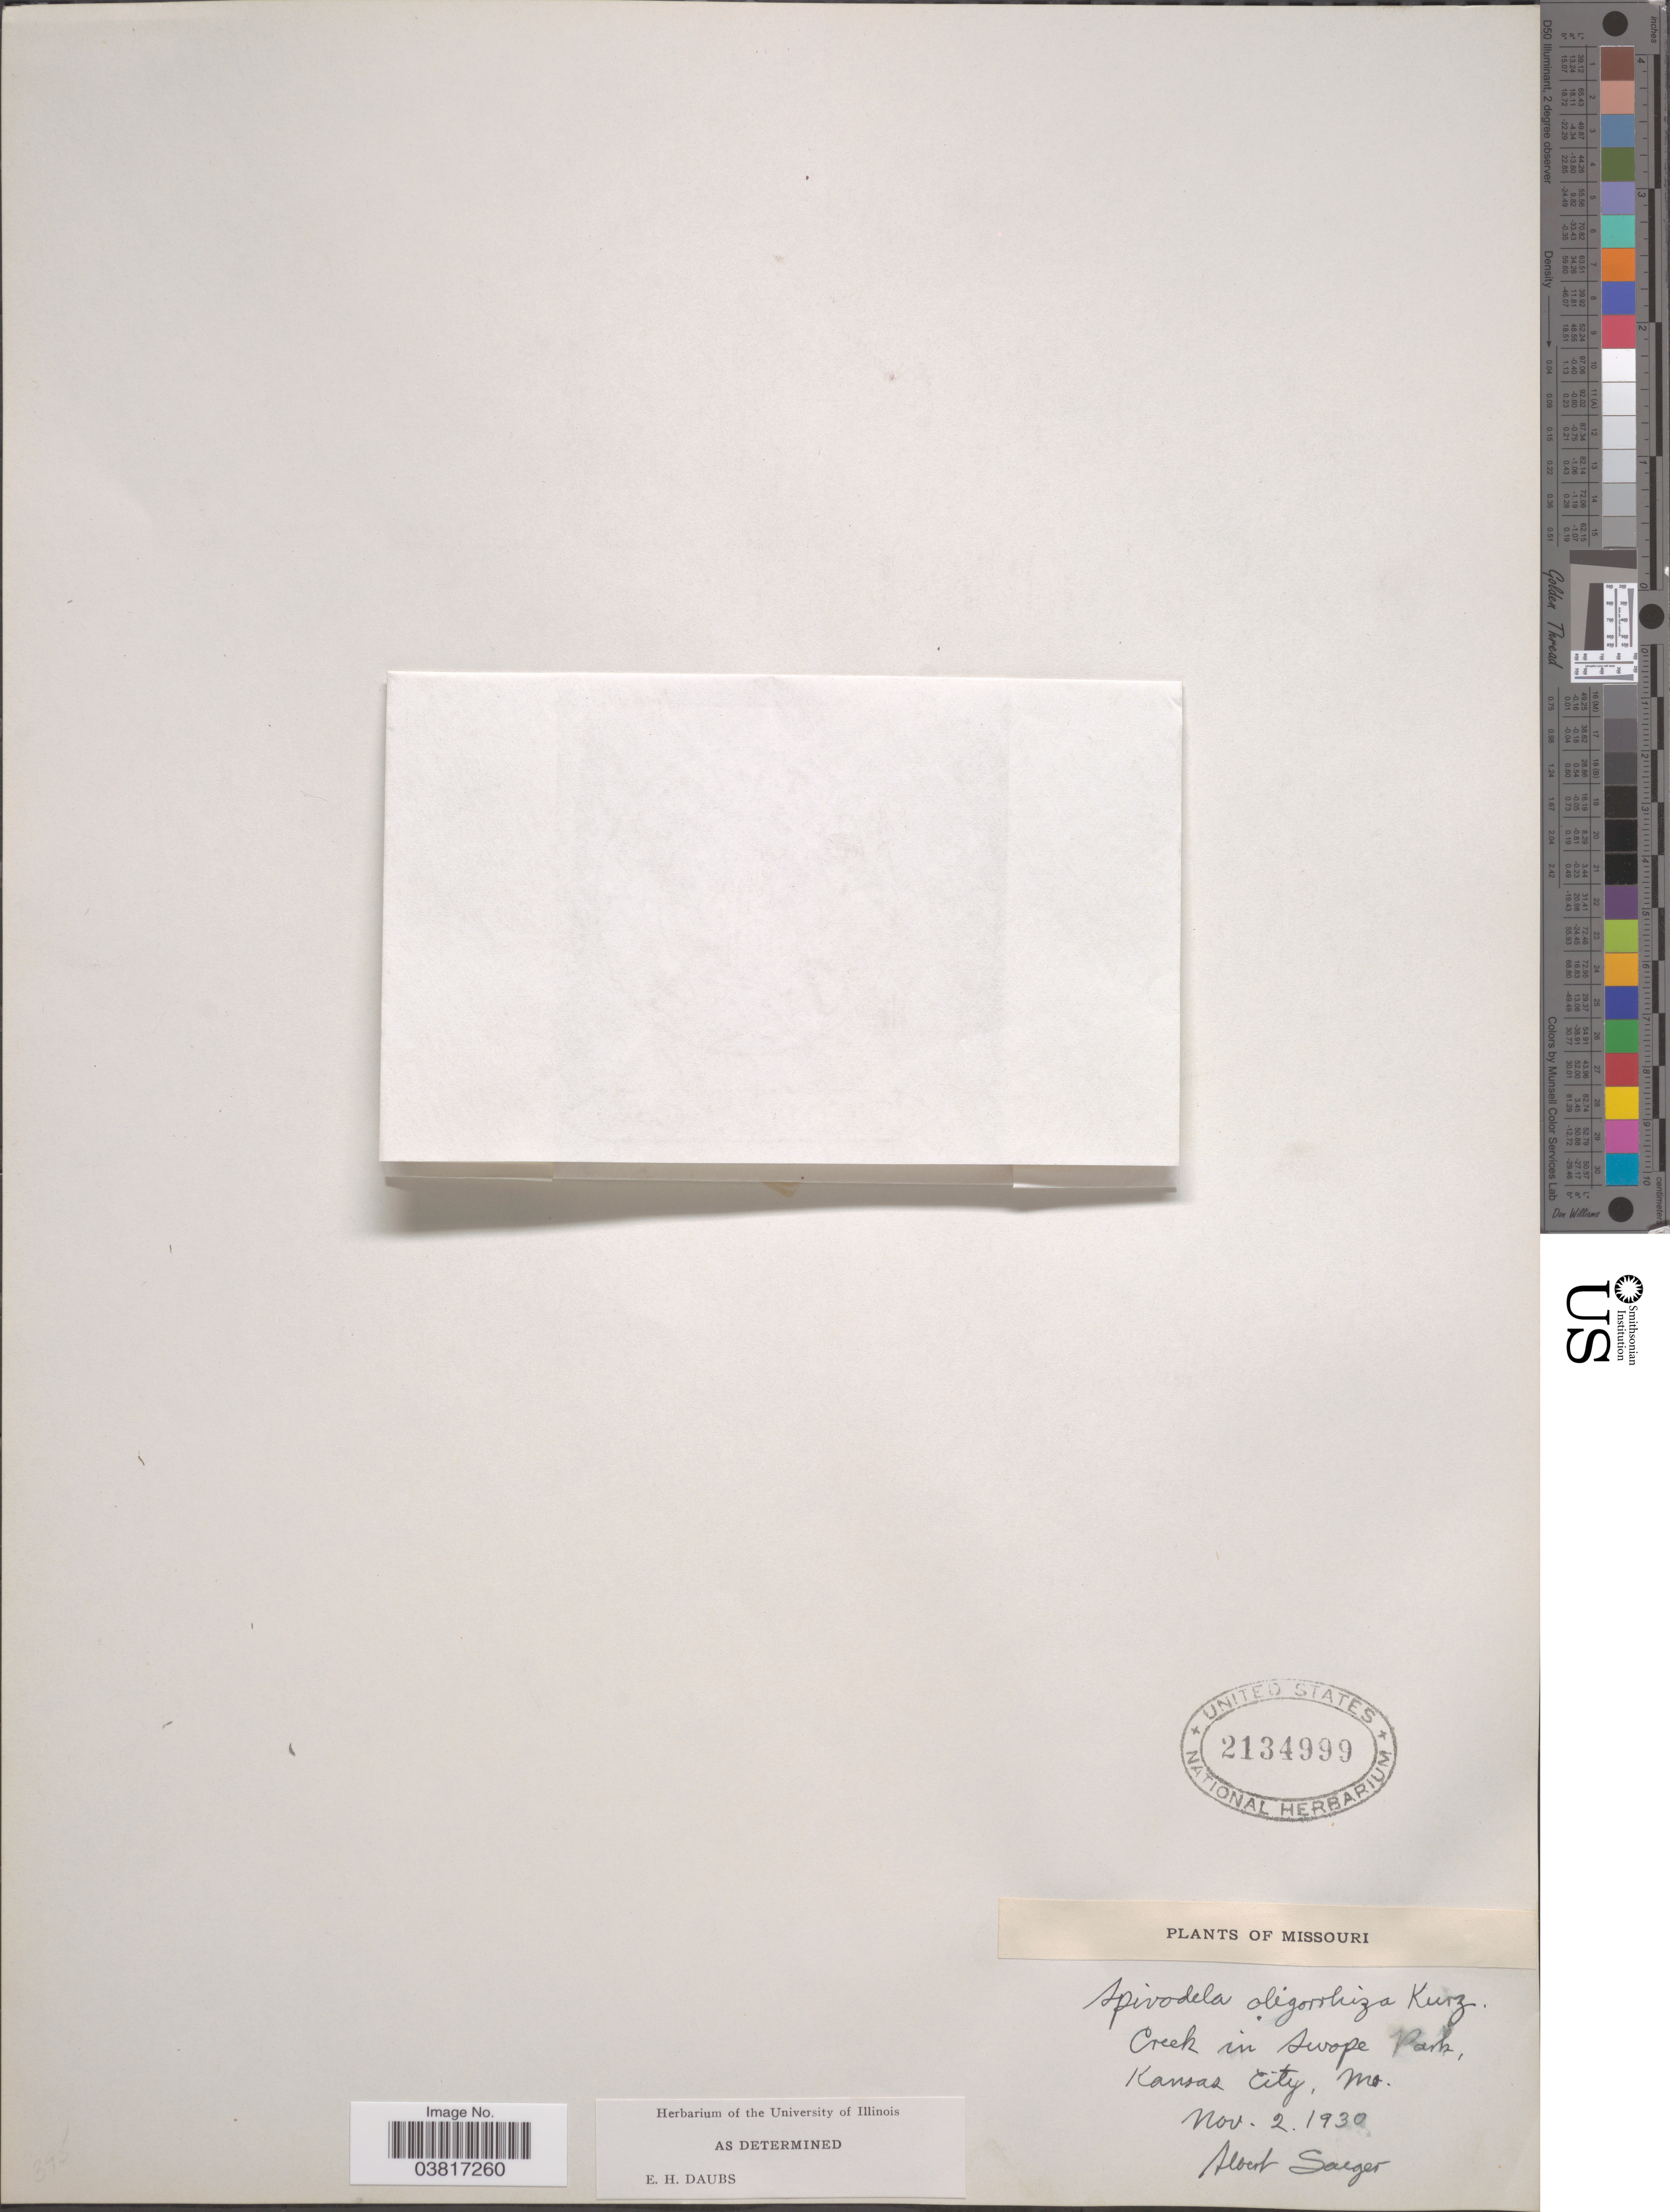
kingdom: Plantae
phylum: Tracheophyta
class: Liliopsida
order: Alismatales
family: Araceae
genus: Spirodela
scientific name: Spirodela oligorrhiza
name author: (Kurz) Hegelm.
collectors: A. Saeger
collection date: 1930-11-02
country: United States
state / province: Missouri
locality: Creek in Swope Park, Kansas City.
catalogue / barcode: US 2134999